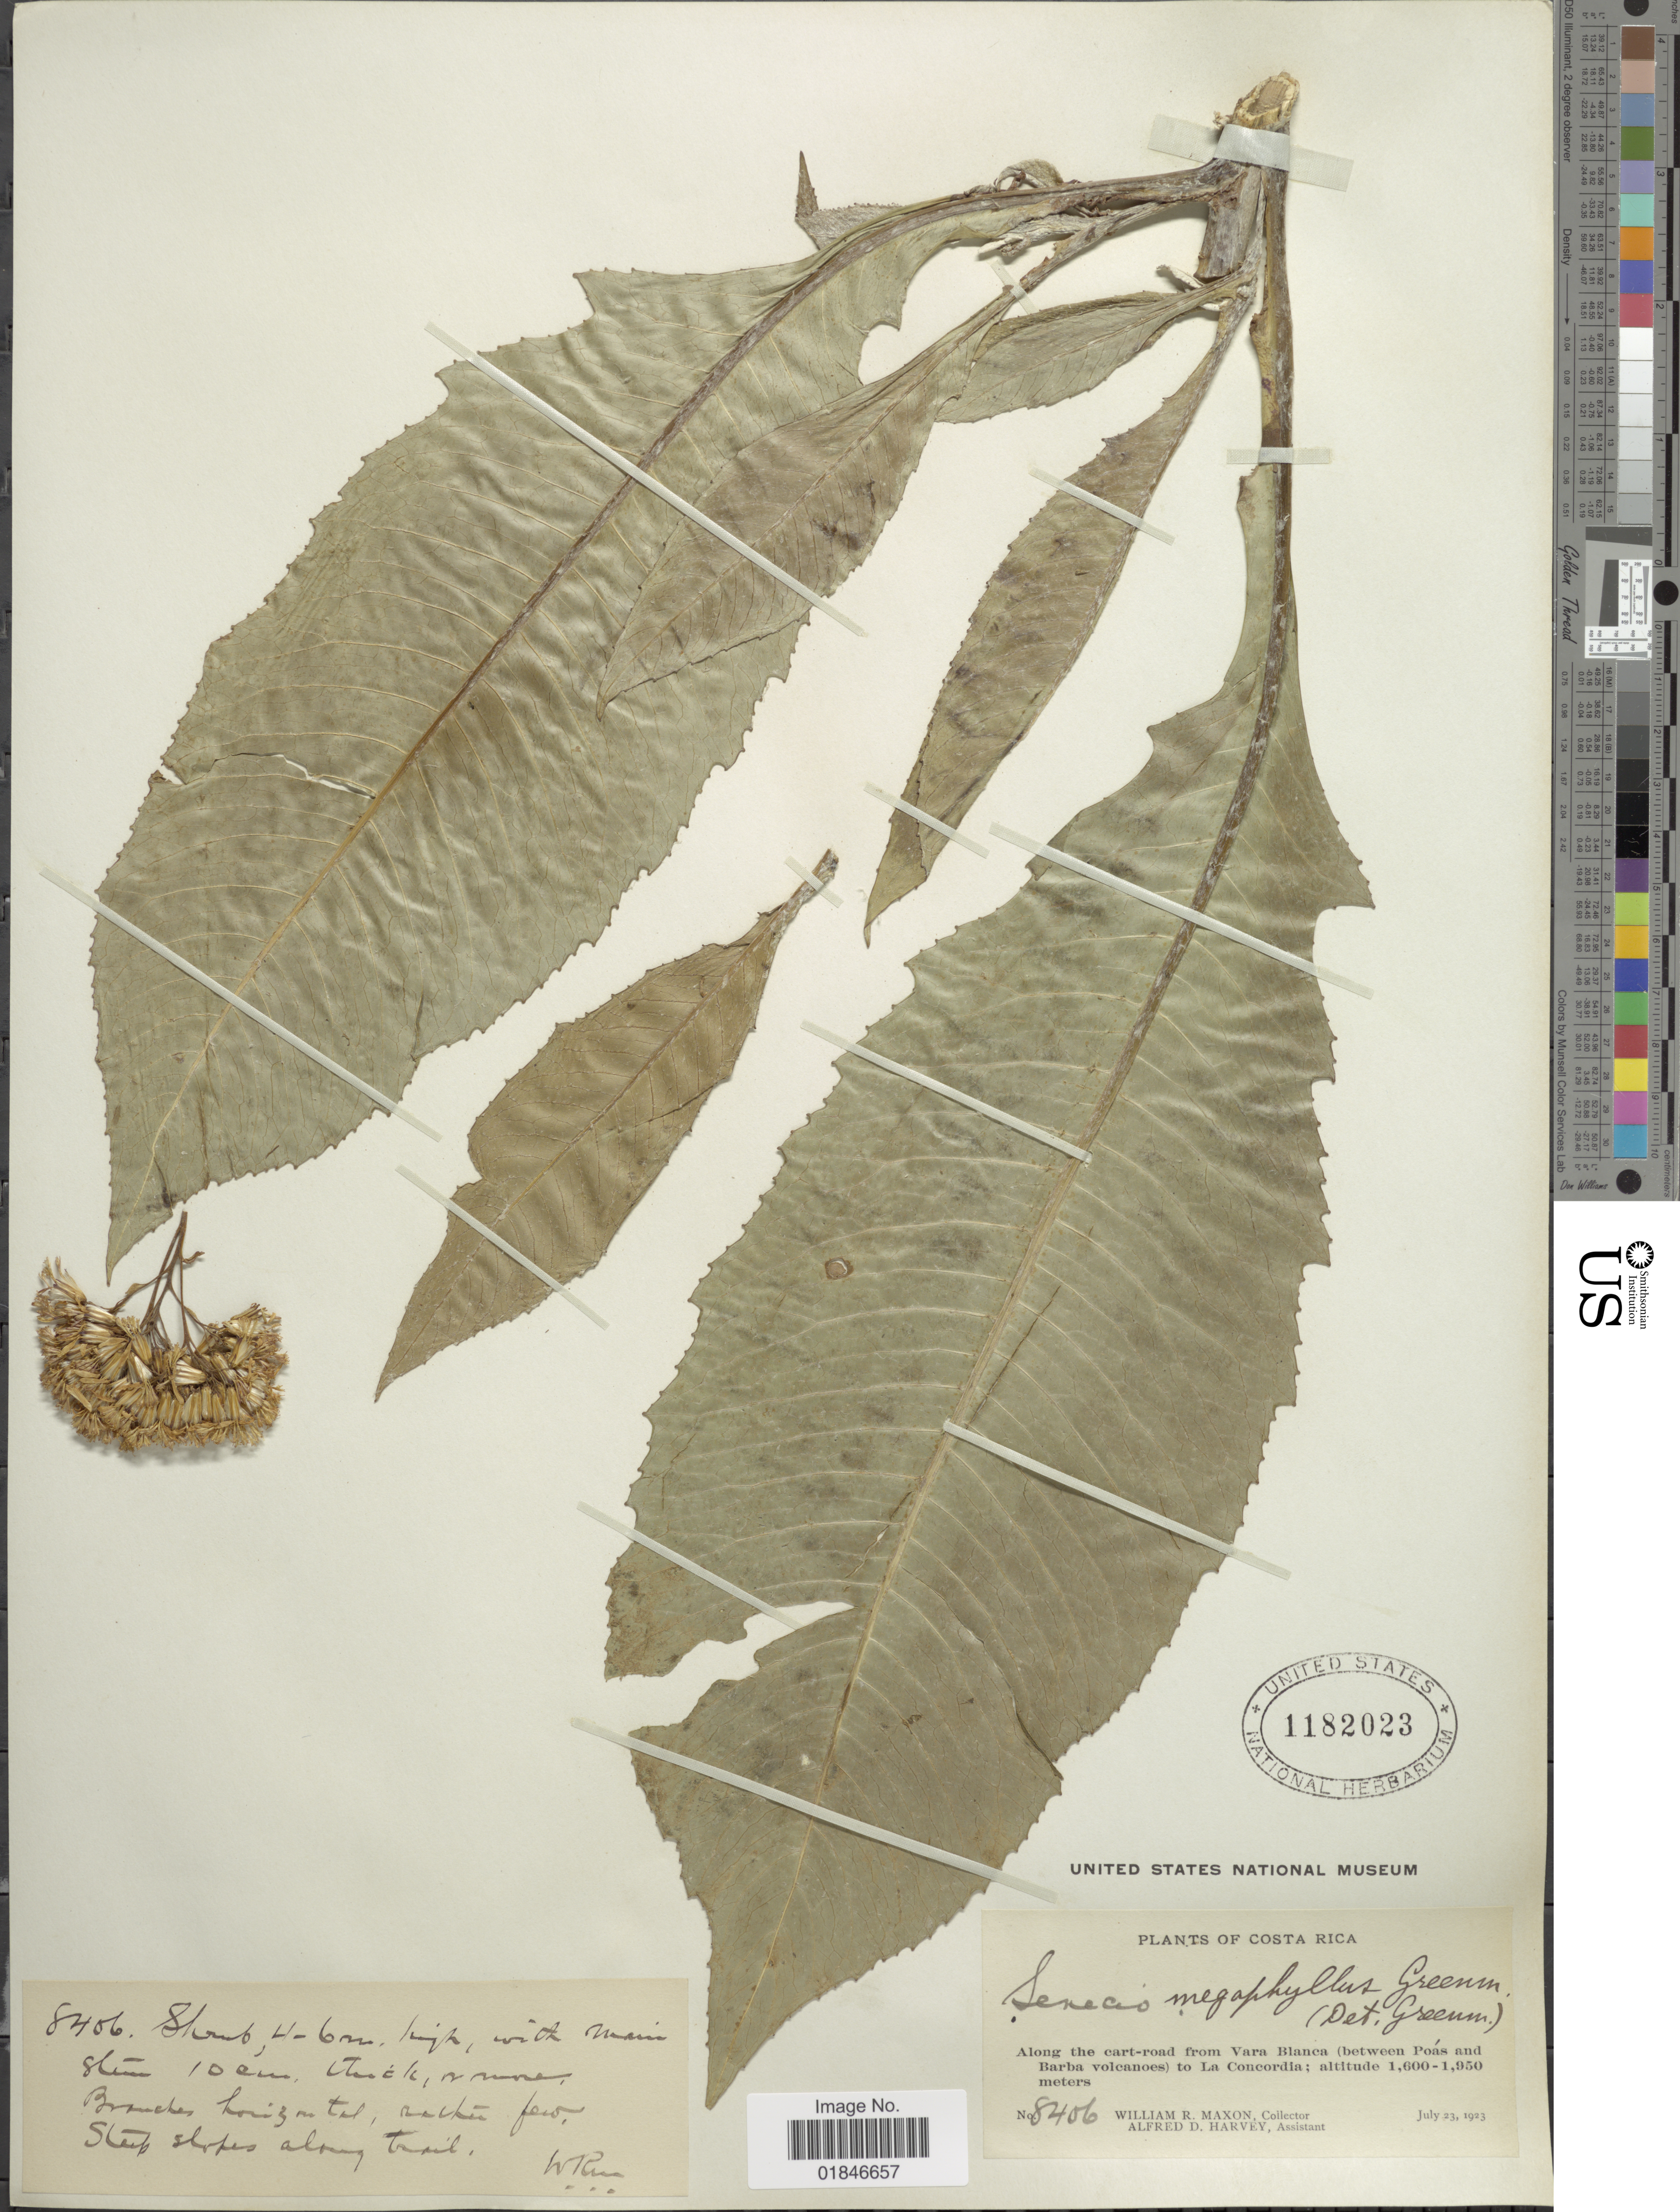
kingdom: Plantae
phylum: Tracheophyta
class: Magnoliopsida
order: Asterales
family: Asteraceae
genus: Jessea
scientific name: Jessea megaphylla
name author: (Greenm.) H. Rob. & Cuatrec.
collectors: W. R. Maxon & A. D. Harvey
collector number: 8406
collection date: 1923-07-23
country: Costa Rica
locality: Costa Rica, along the cart-road from Vara Blanca (between Poas and Barba volcanoes ) to La Concordia.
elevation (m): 1600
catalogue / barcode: US 1182023